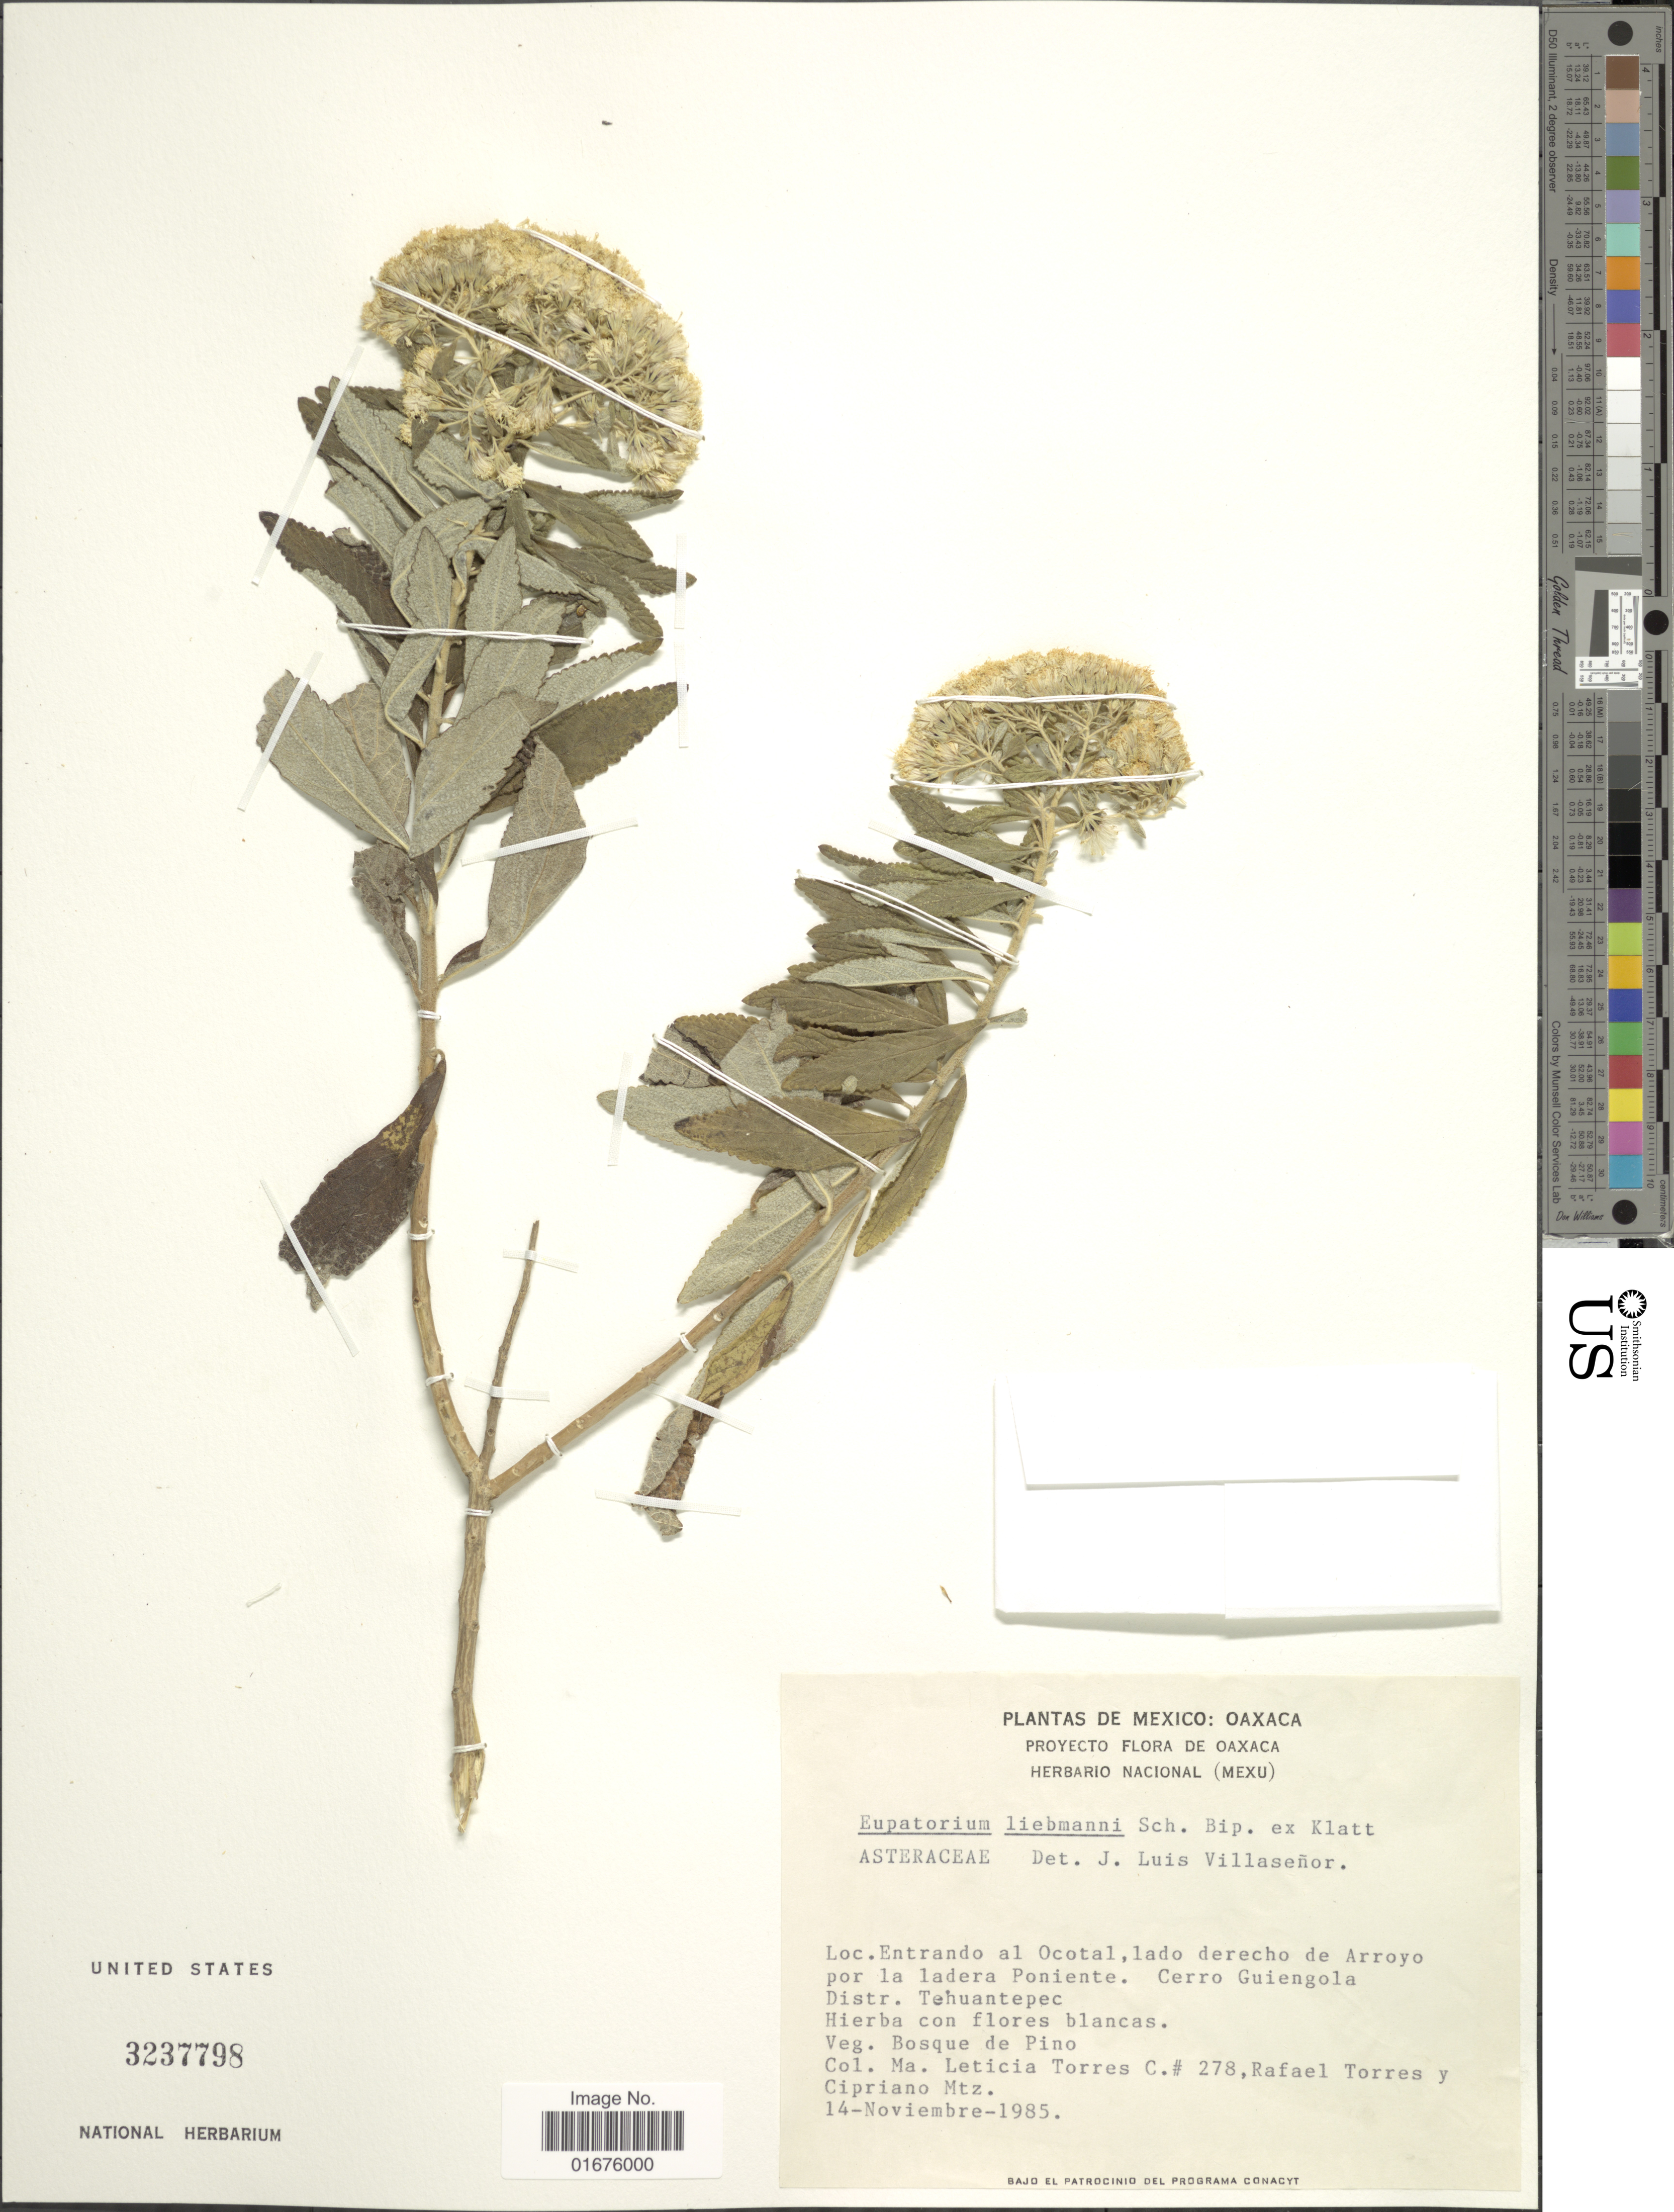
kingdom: Plantae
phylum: Tracheophyta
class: Magnoliopsida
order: Asterales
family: Asteraceae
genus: Ageratina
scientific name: Ageratina liebmannii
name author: (Sch. Bip. ex Klatt) R.M. King & H. Rob.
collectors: M. L. Torres Colin, R. Torres & C. Martínez R.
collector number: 278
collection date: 1985-11-14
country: Mexico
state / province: Oaxaca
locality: Entrando al Ocotal, lado derecho de Arroyo por la ladera Poniente, Cerro Guengola, Distr. Tehuantepec, Bosque de Pino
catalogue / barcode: US 3237798